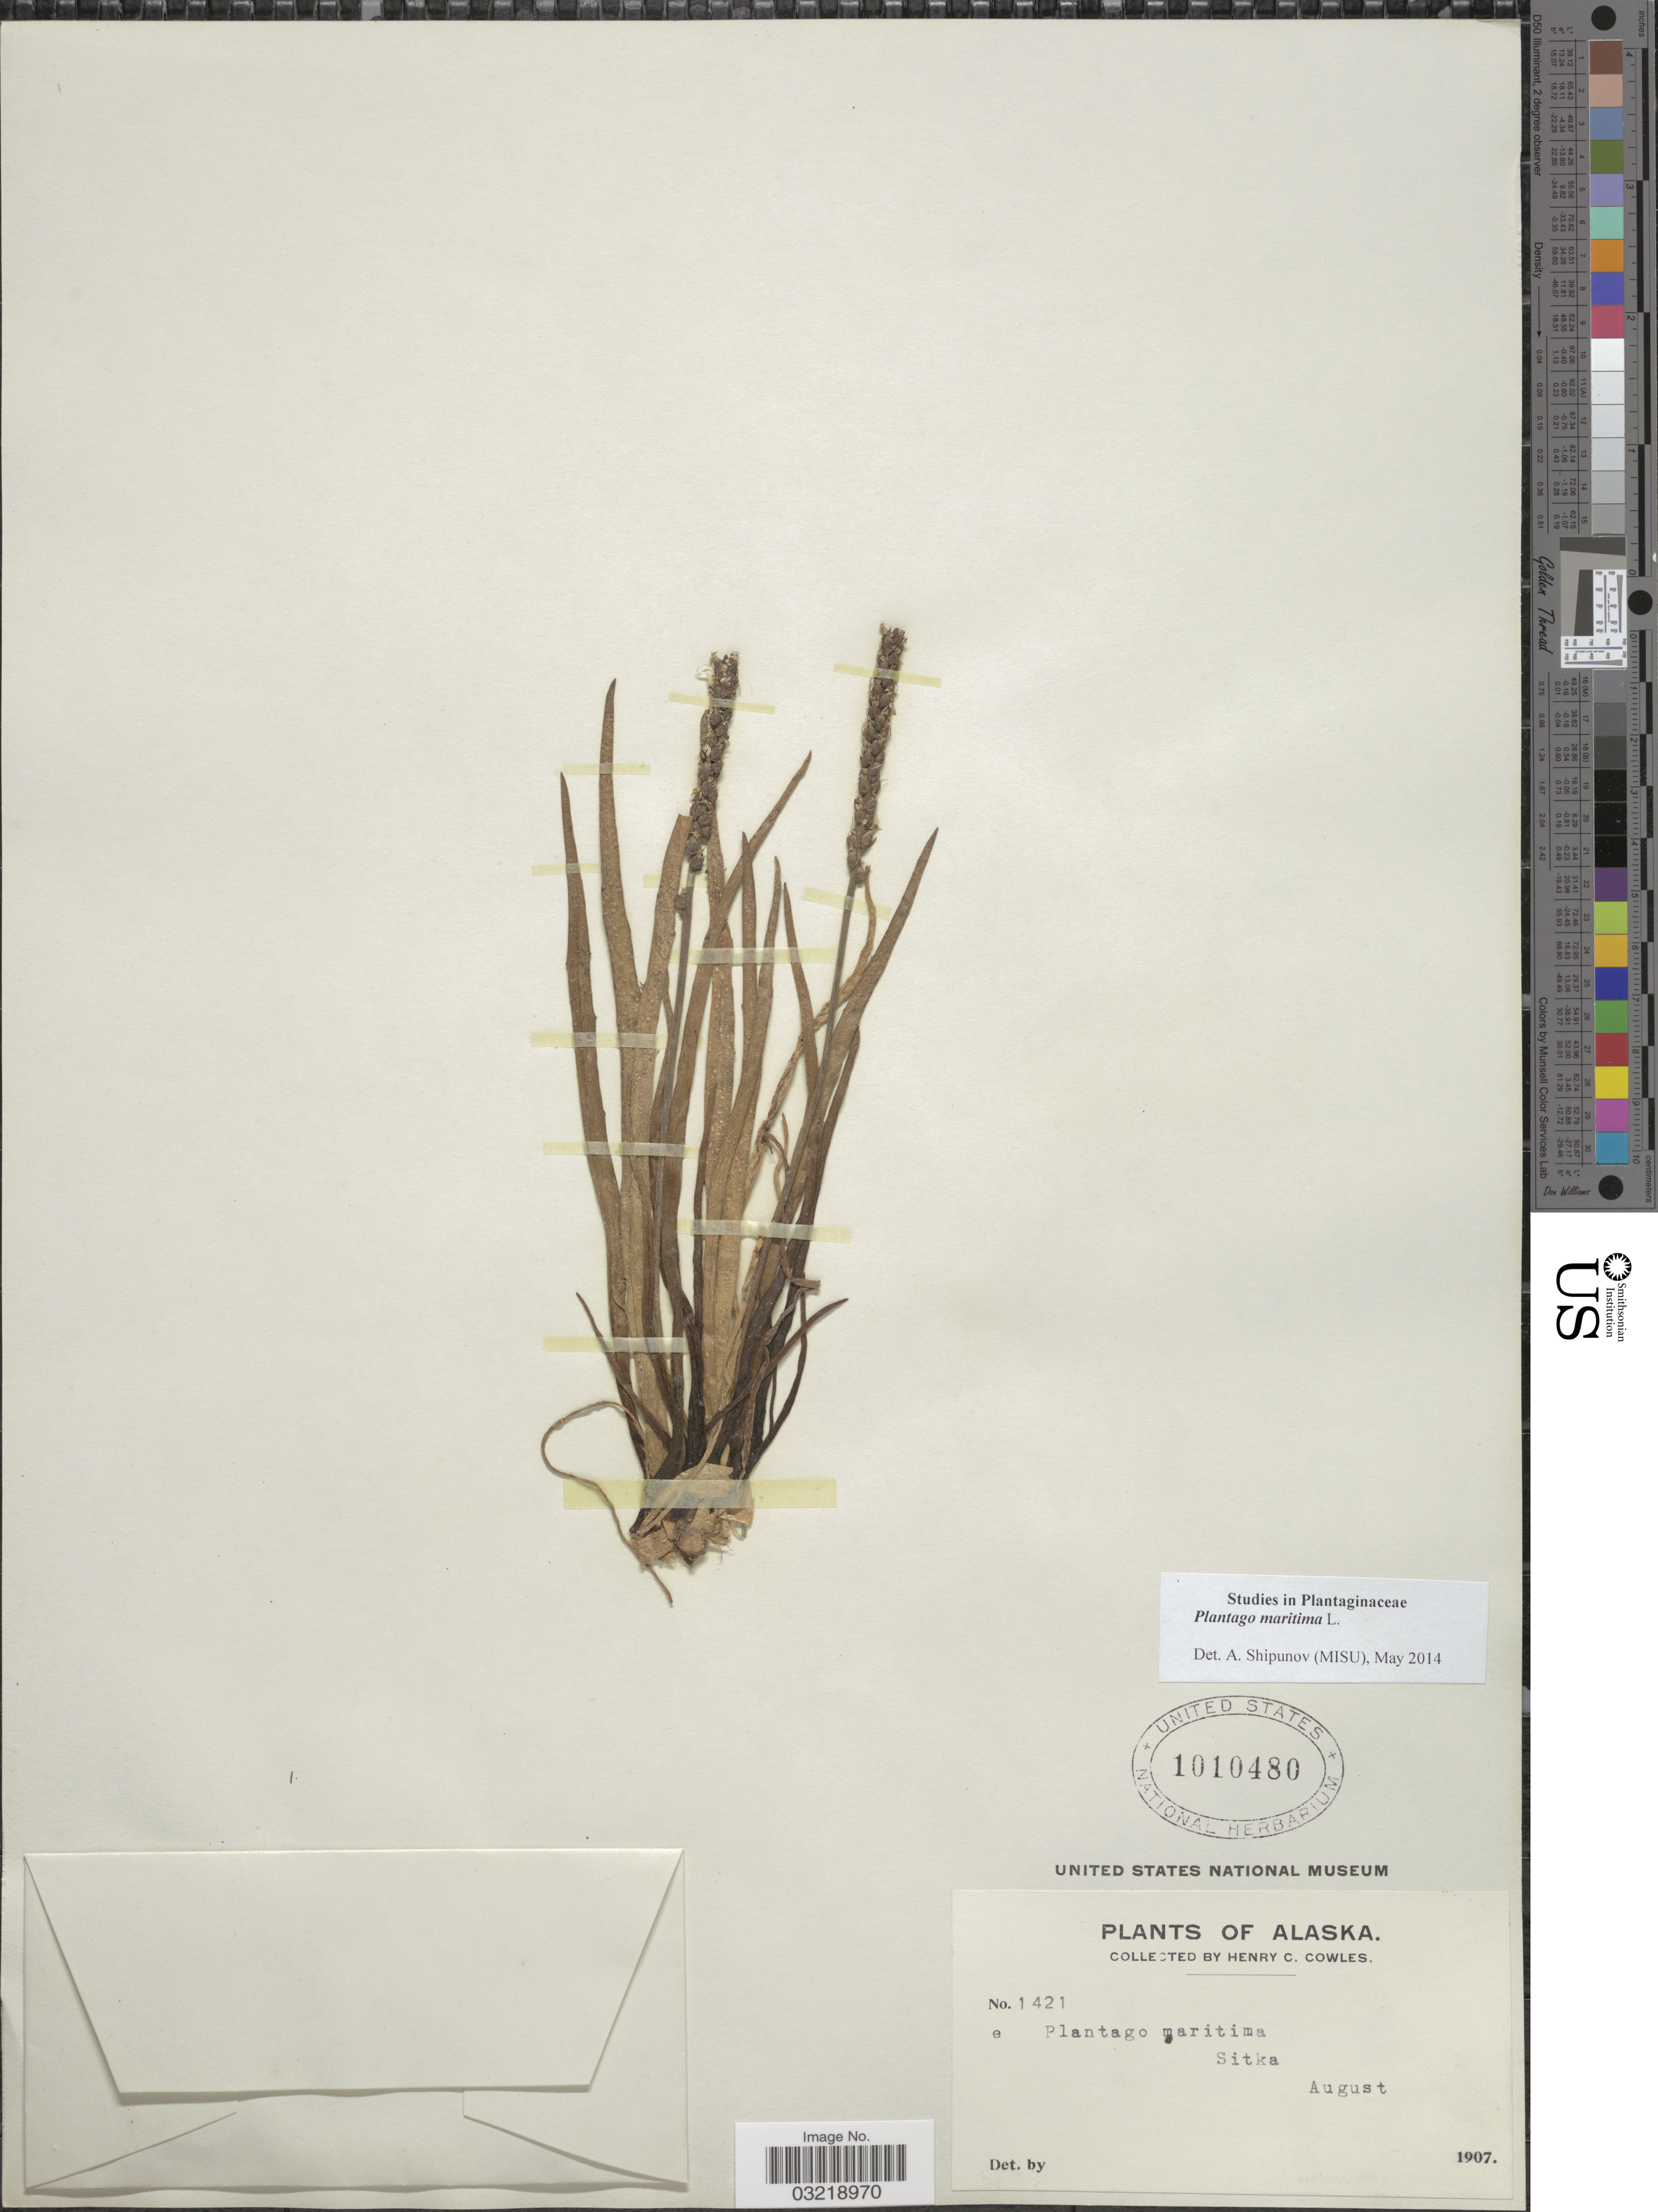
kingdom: Plantae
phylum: Tracheophyta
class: Magnoliopsida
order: Lamiales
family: Plantaginaceae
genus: Plantago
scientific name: Plantago maritima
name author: L.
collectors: H. Cowles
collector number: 1421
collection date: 1907-08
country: United States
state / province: Alaska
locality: Sitka.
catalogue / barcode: US 1010480